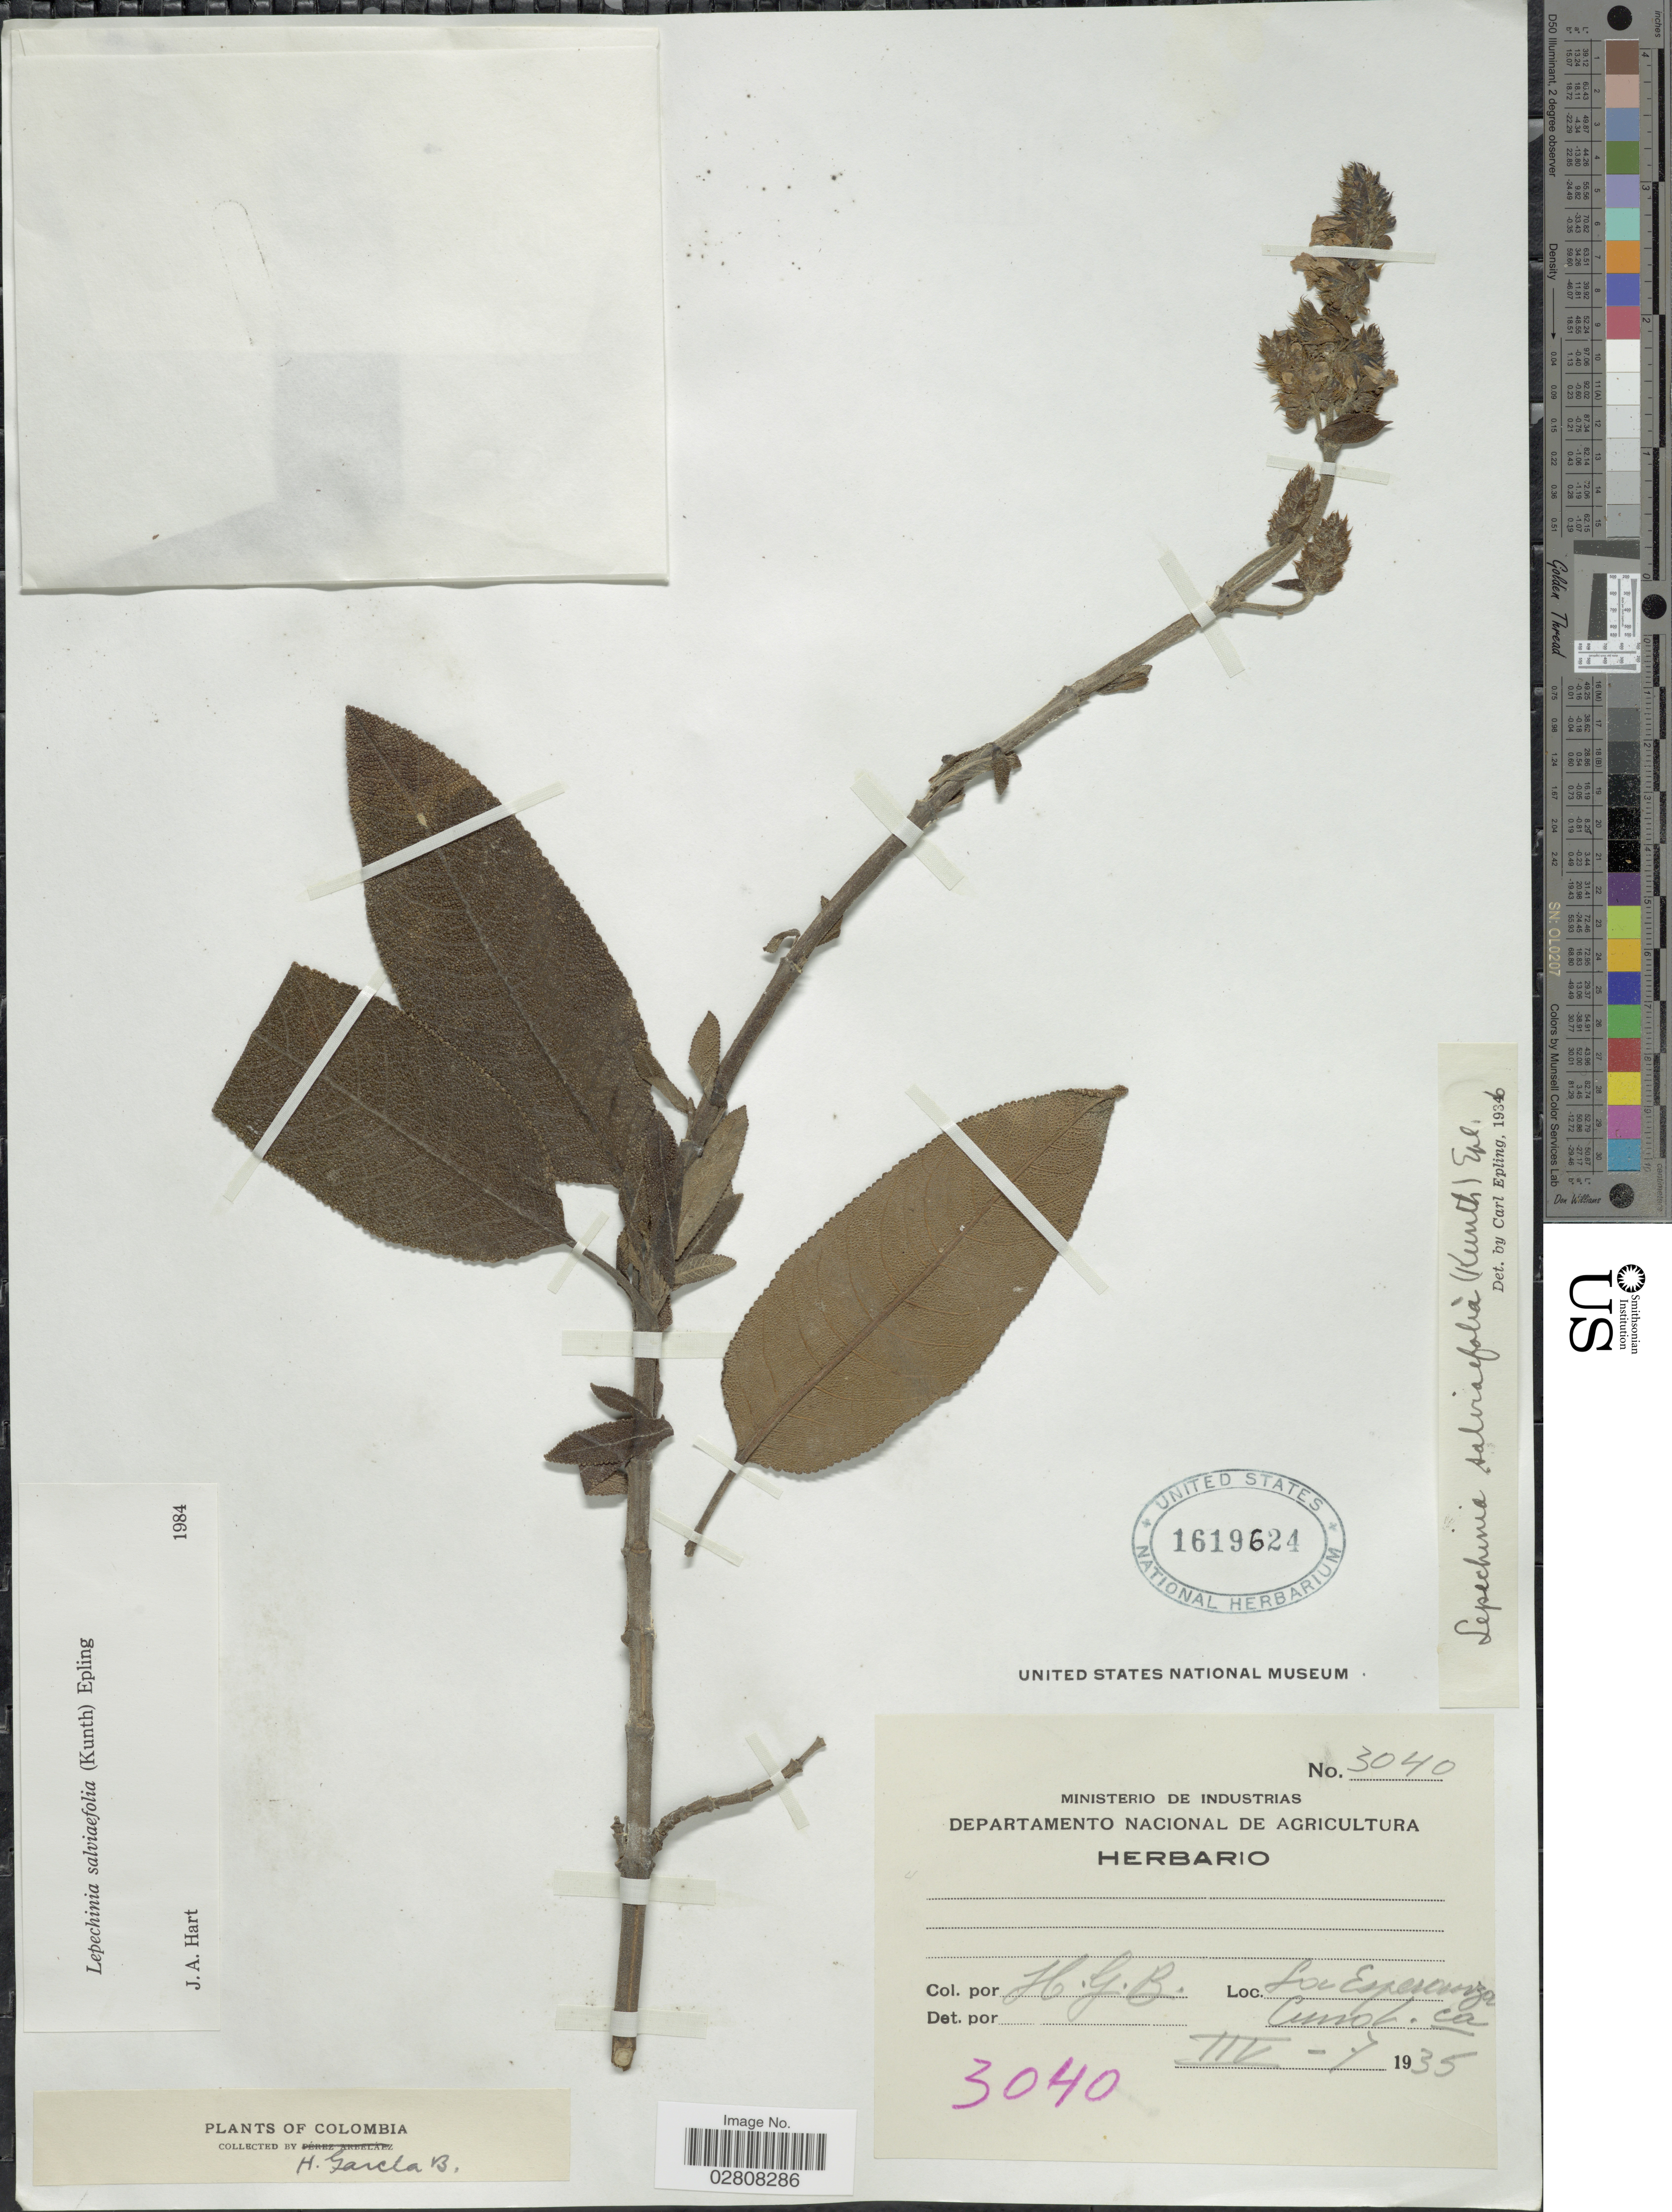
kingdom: Plantae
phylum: Tracheophyta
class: Magnoliopsida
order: Lamiales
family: Lamiaceae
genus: Lepechinia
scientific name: Lepechinia salviifolia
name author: (Kunth) Epling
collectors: H. García Barriga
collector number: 3040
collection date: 1935-03-07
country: Colombia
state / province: Cundinamarca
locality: La Esperanza, Cund.ca.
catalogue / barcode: US 1619624